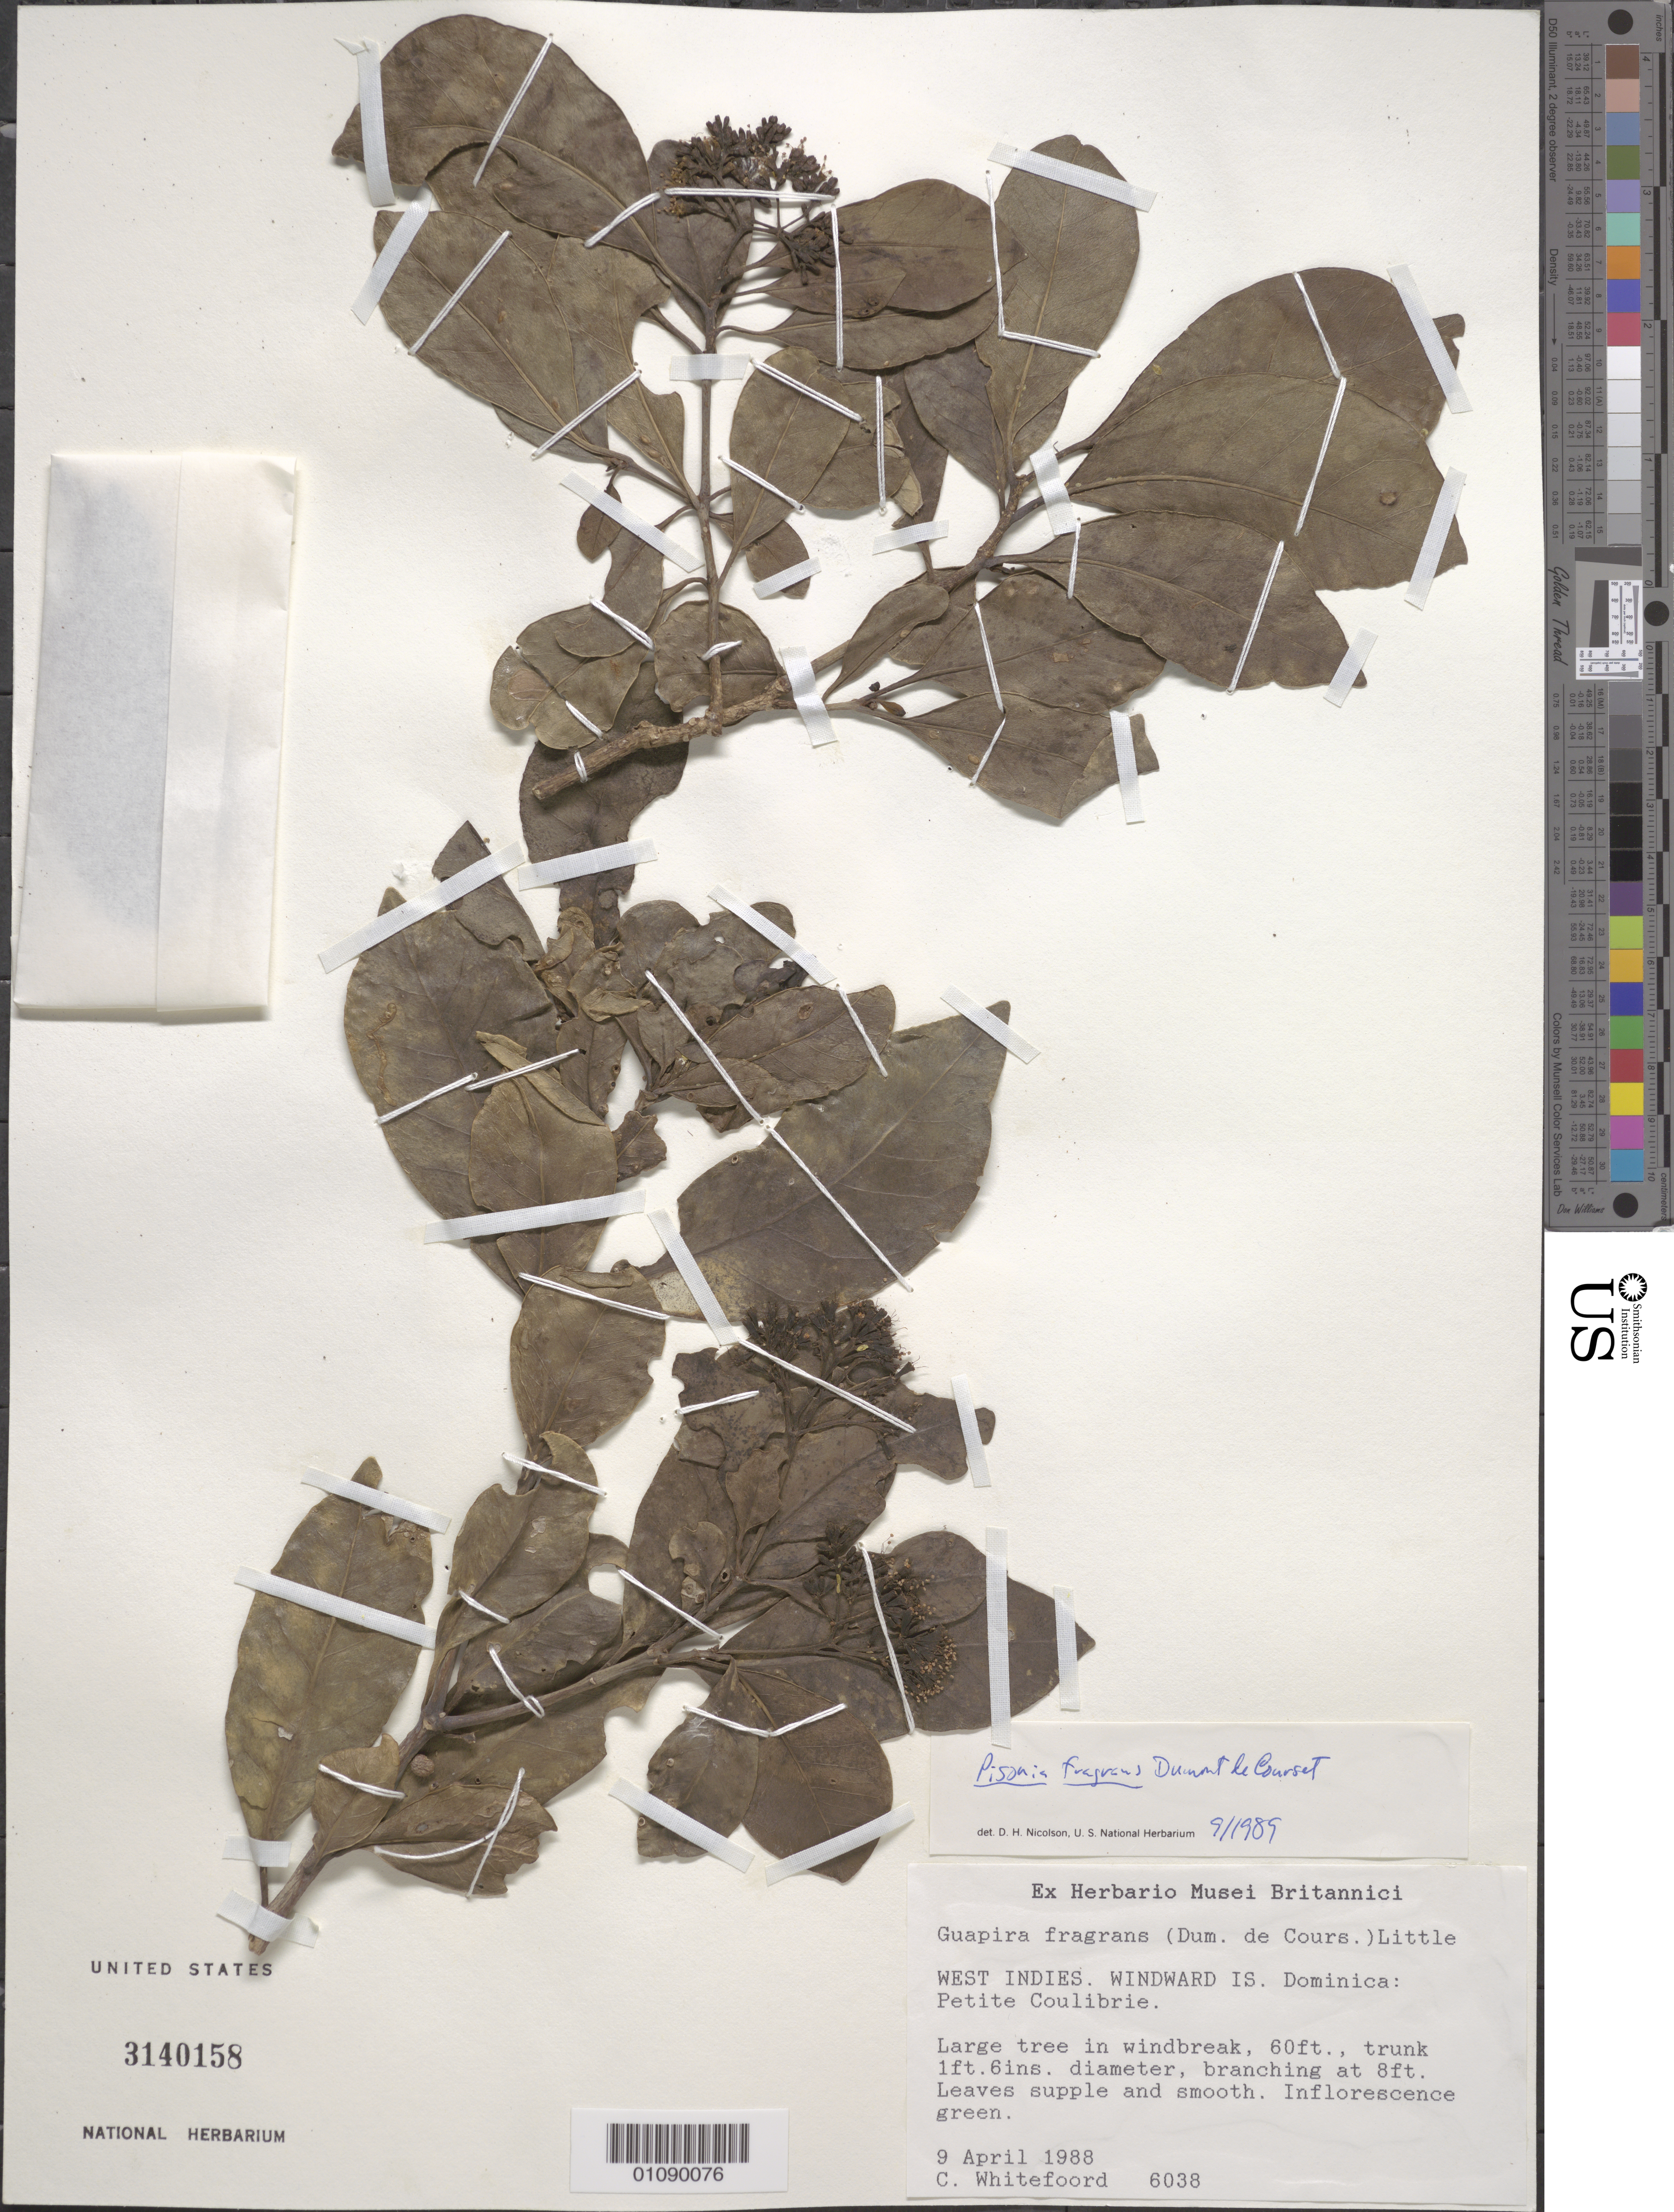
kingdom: Plantae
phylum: Tracheophyta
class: Magnoliopsida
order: Caryophyllales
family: Nyctaginaceae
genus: Guapira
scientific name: Guapira fragrans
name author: (Dum. Cours.) Little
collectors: C. Whitefoord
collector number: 6038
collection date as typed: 09 Apr 1988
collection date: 1988-04-09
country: Dominica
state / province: St. Mark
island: Dominica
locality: Petite Coulibrie.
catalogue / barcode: US 3140158